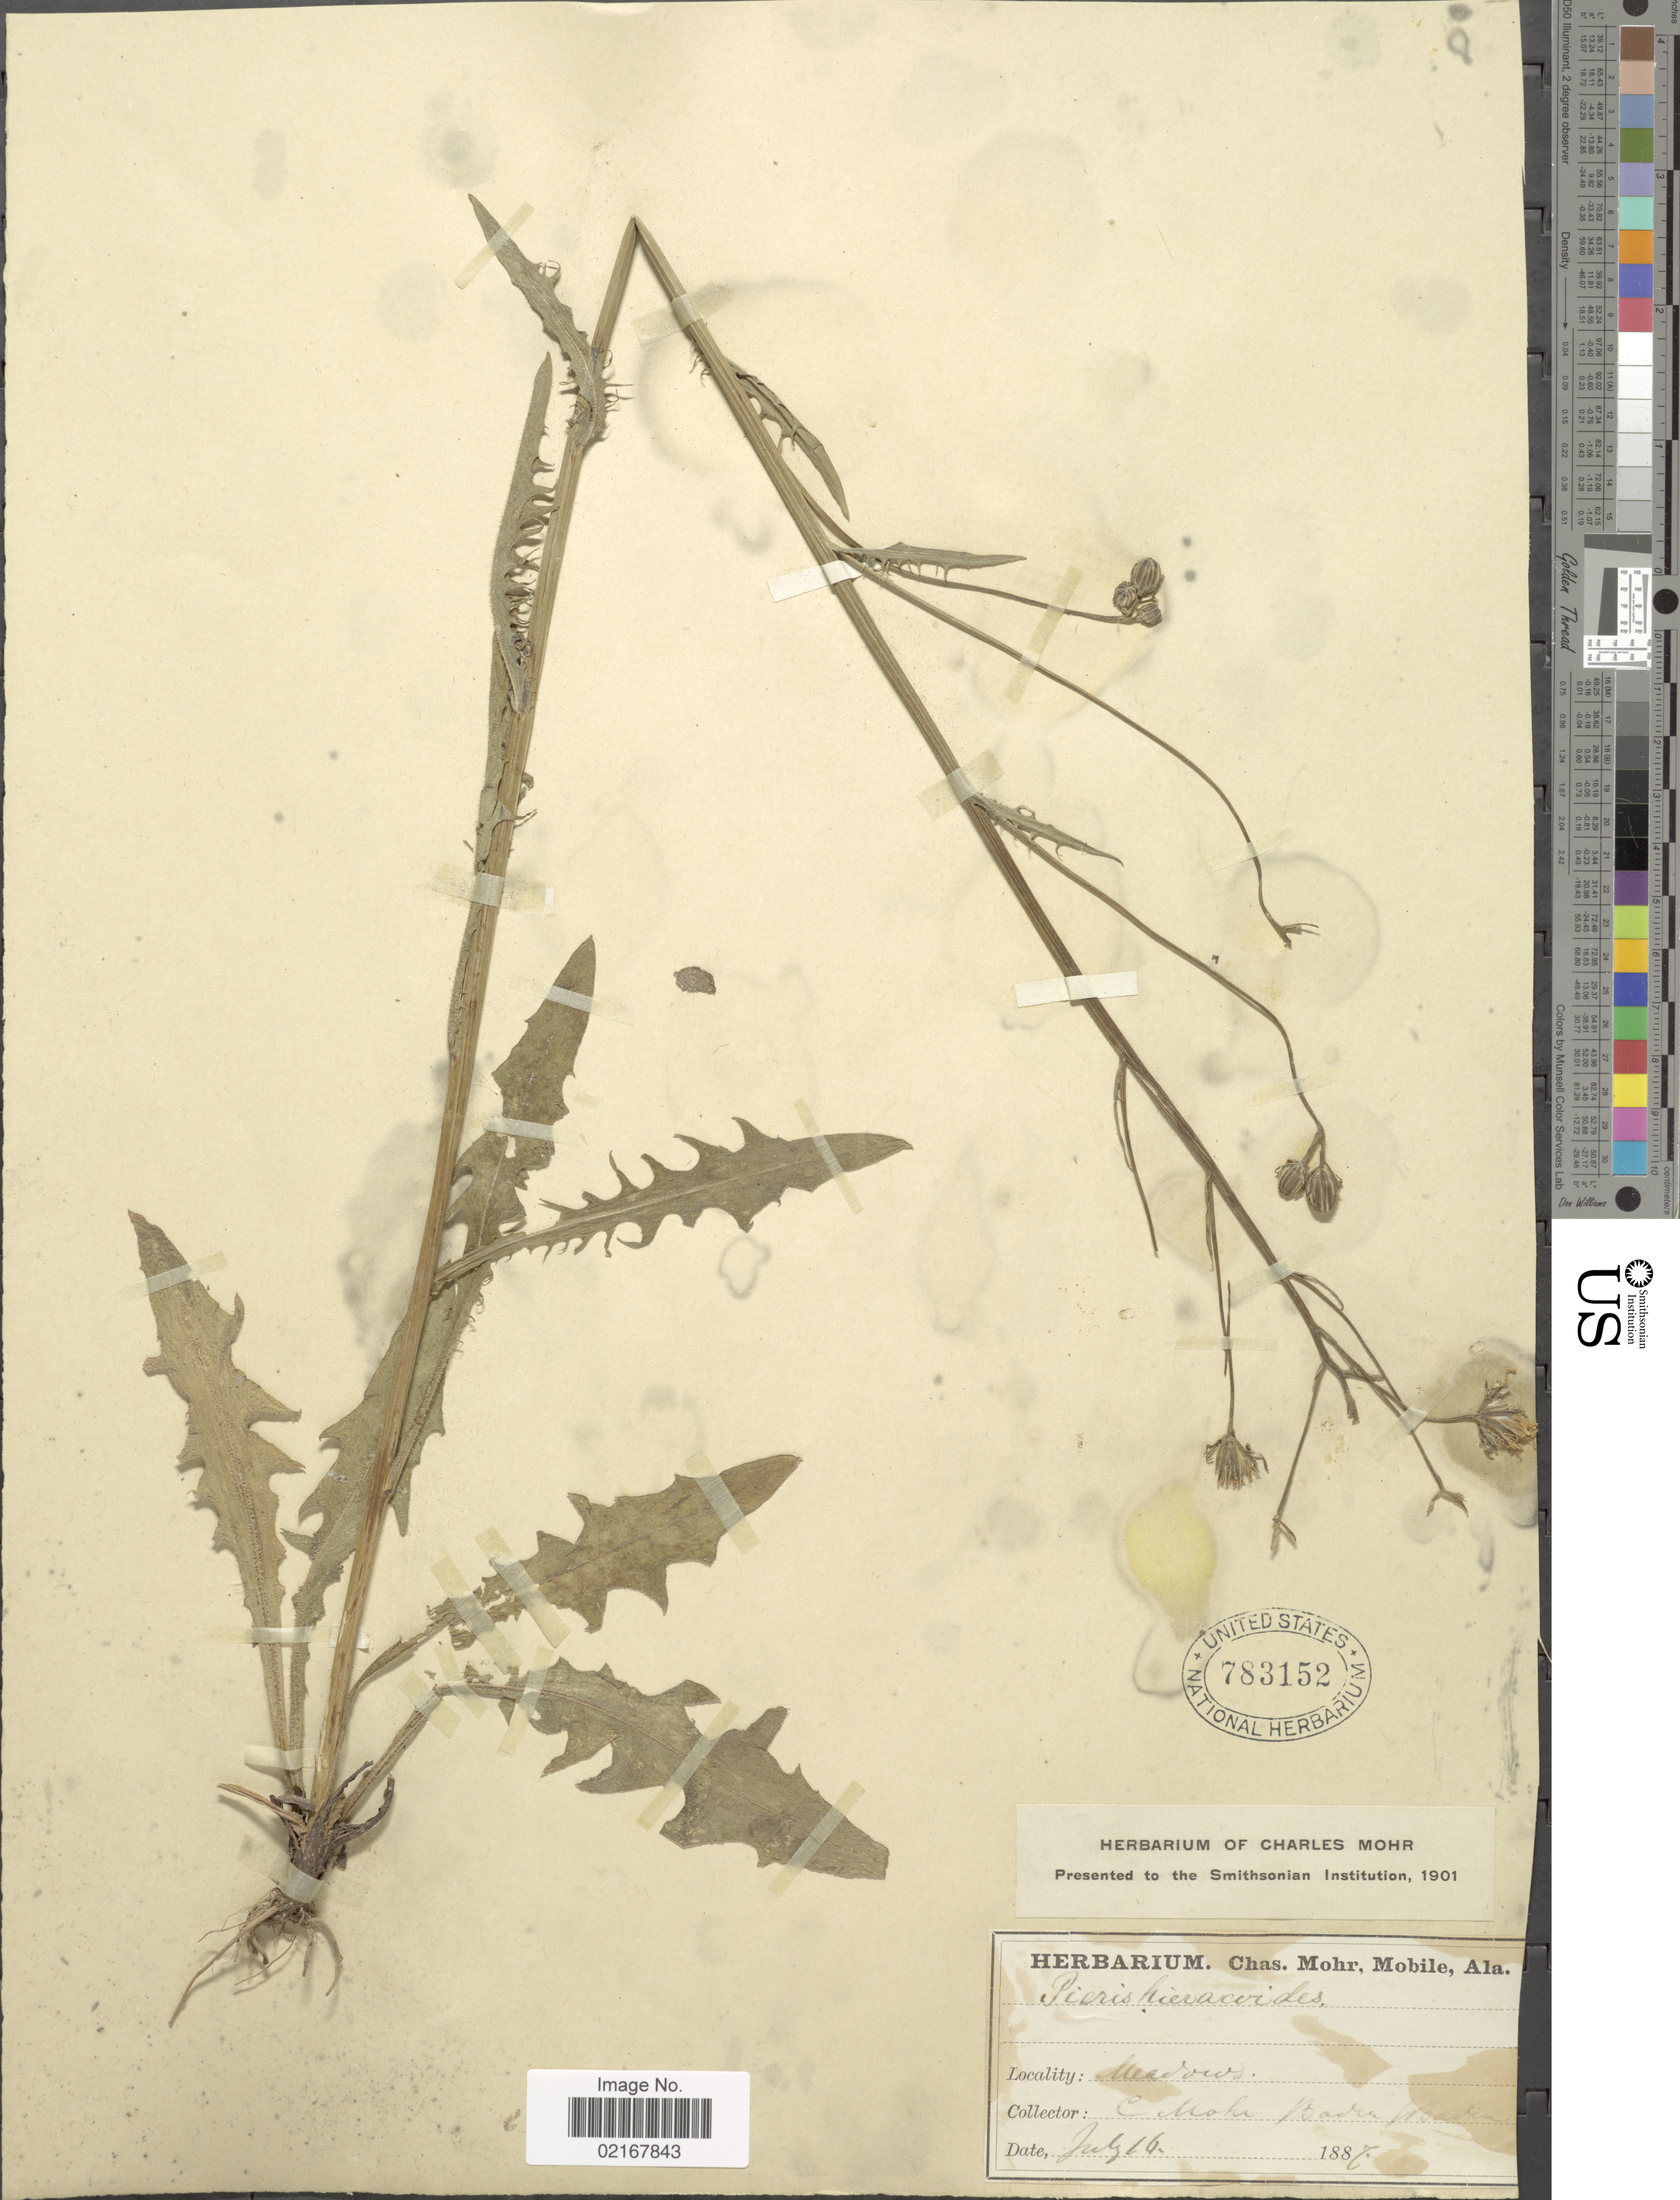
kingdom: Plantae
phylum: Tracheophyta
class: Magnoliopsida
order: Asterales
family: Asteraceae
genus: Picris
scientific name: Picris hieracioides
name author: L.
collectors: Mohr, C. T. (herbarium)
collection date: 1887-07-16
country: Germany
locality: Baden Baden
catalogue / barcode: US 783152